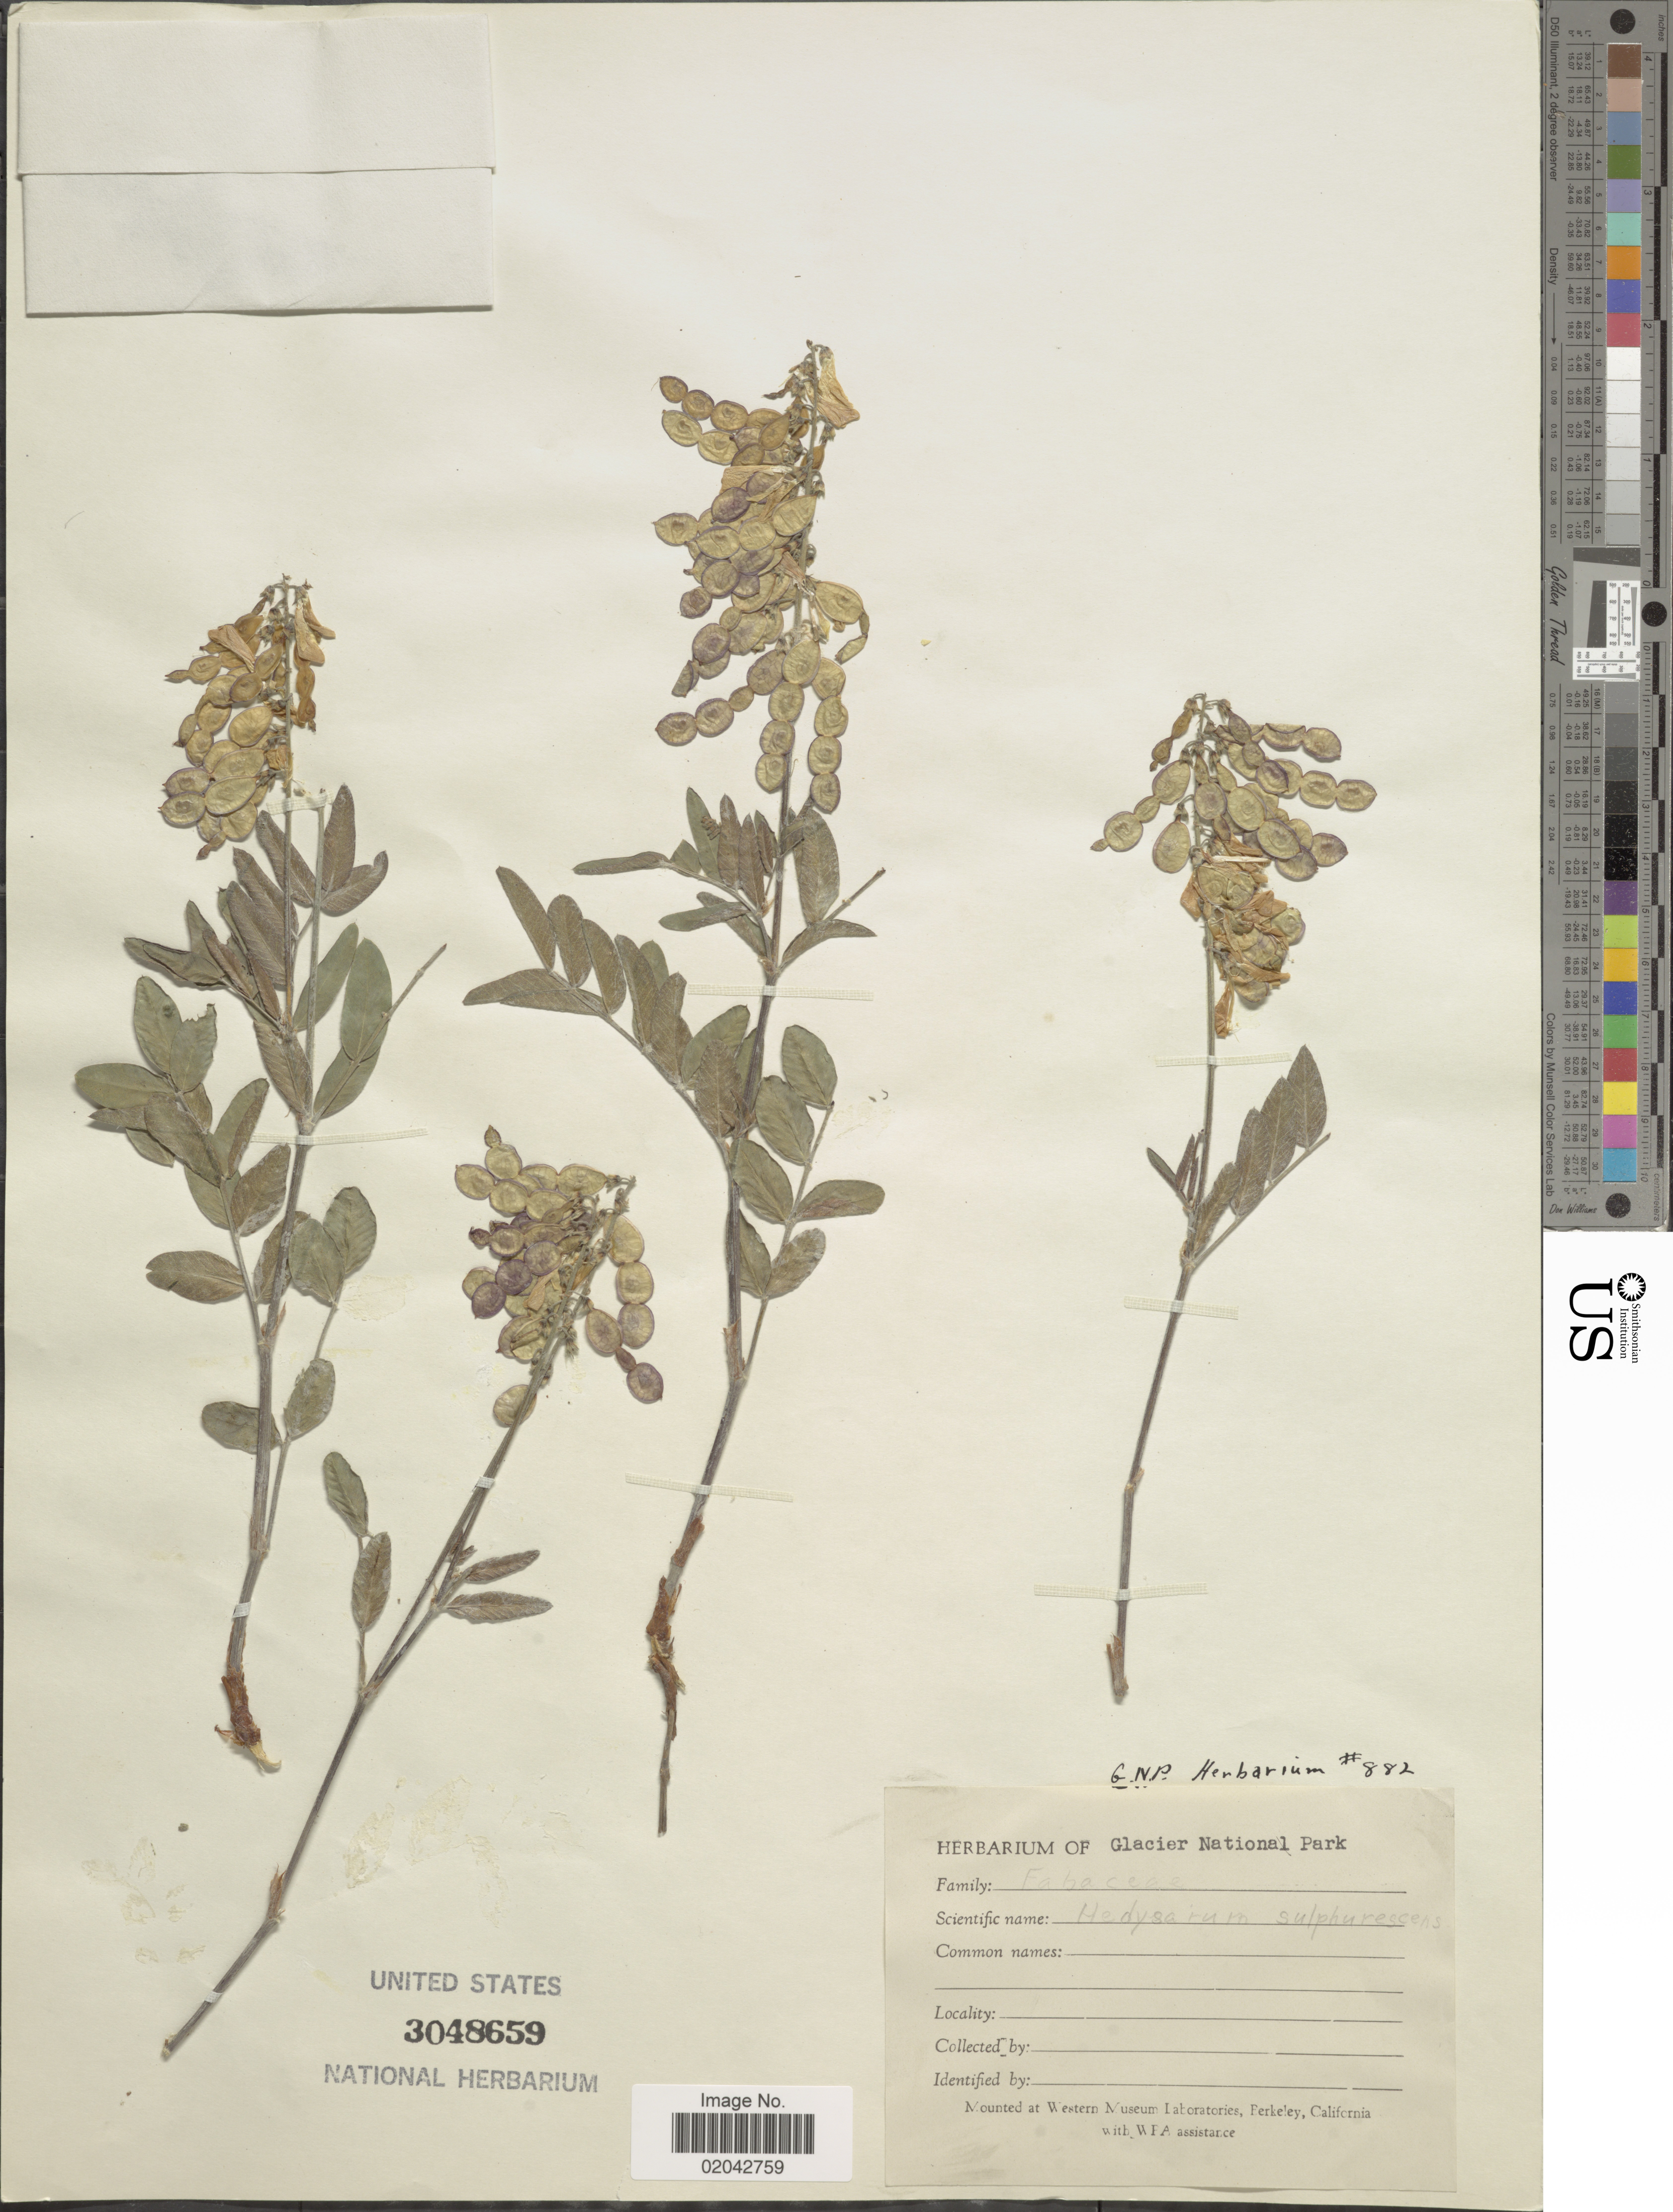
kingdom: Plantae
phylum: Tracheophyta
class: Magnoliopsida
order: Fabales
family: Fabaceae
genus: Hedysarum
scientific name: Hedysarum sulphurescens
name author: Rydb.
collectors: ex herb. G. N. P.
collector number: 882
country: United States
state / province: Montana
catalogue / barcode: US 3048659